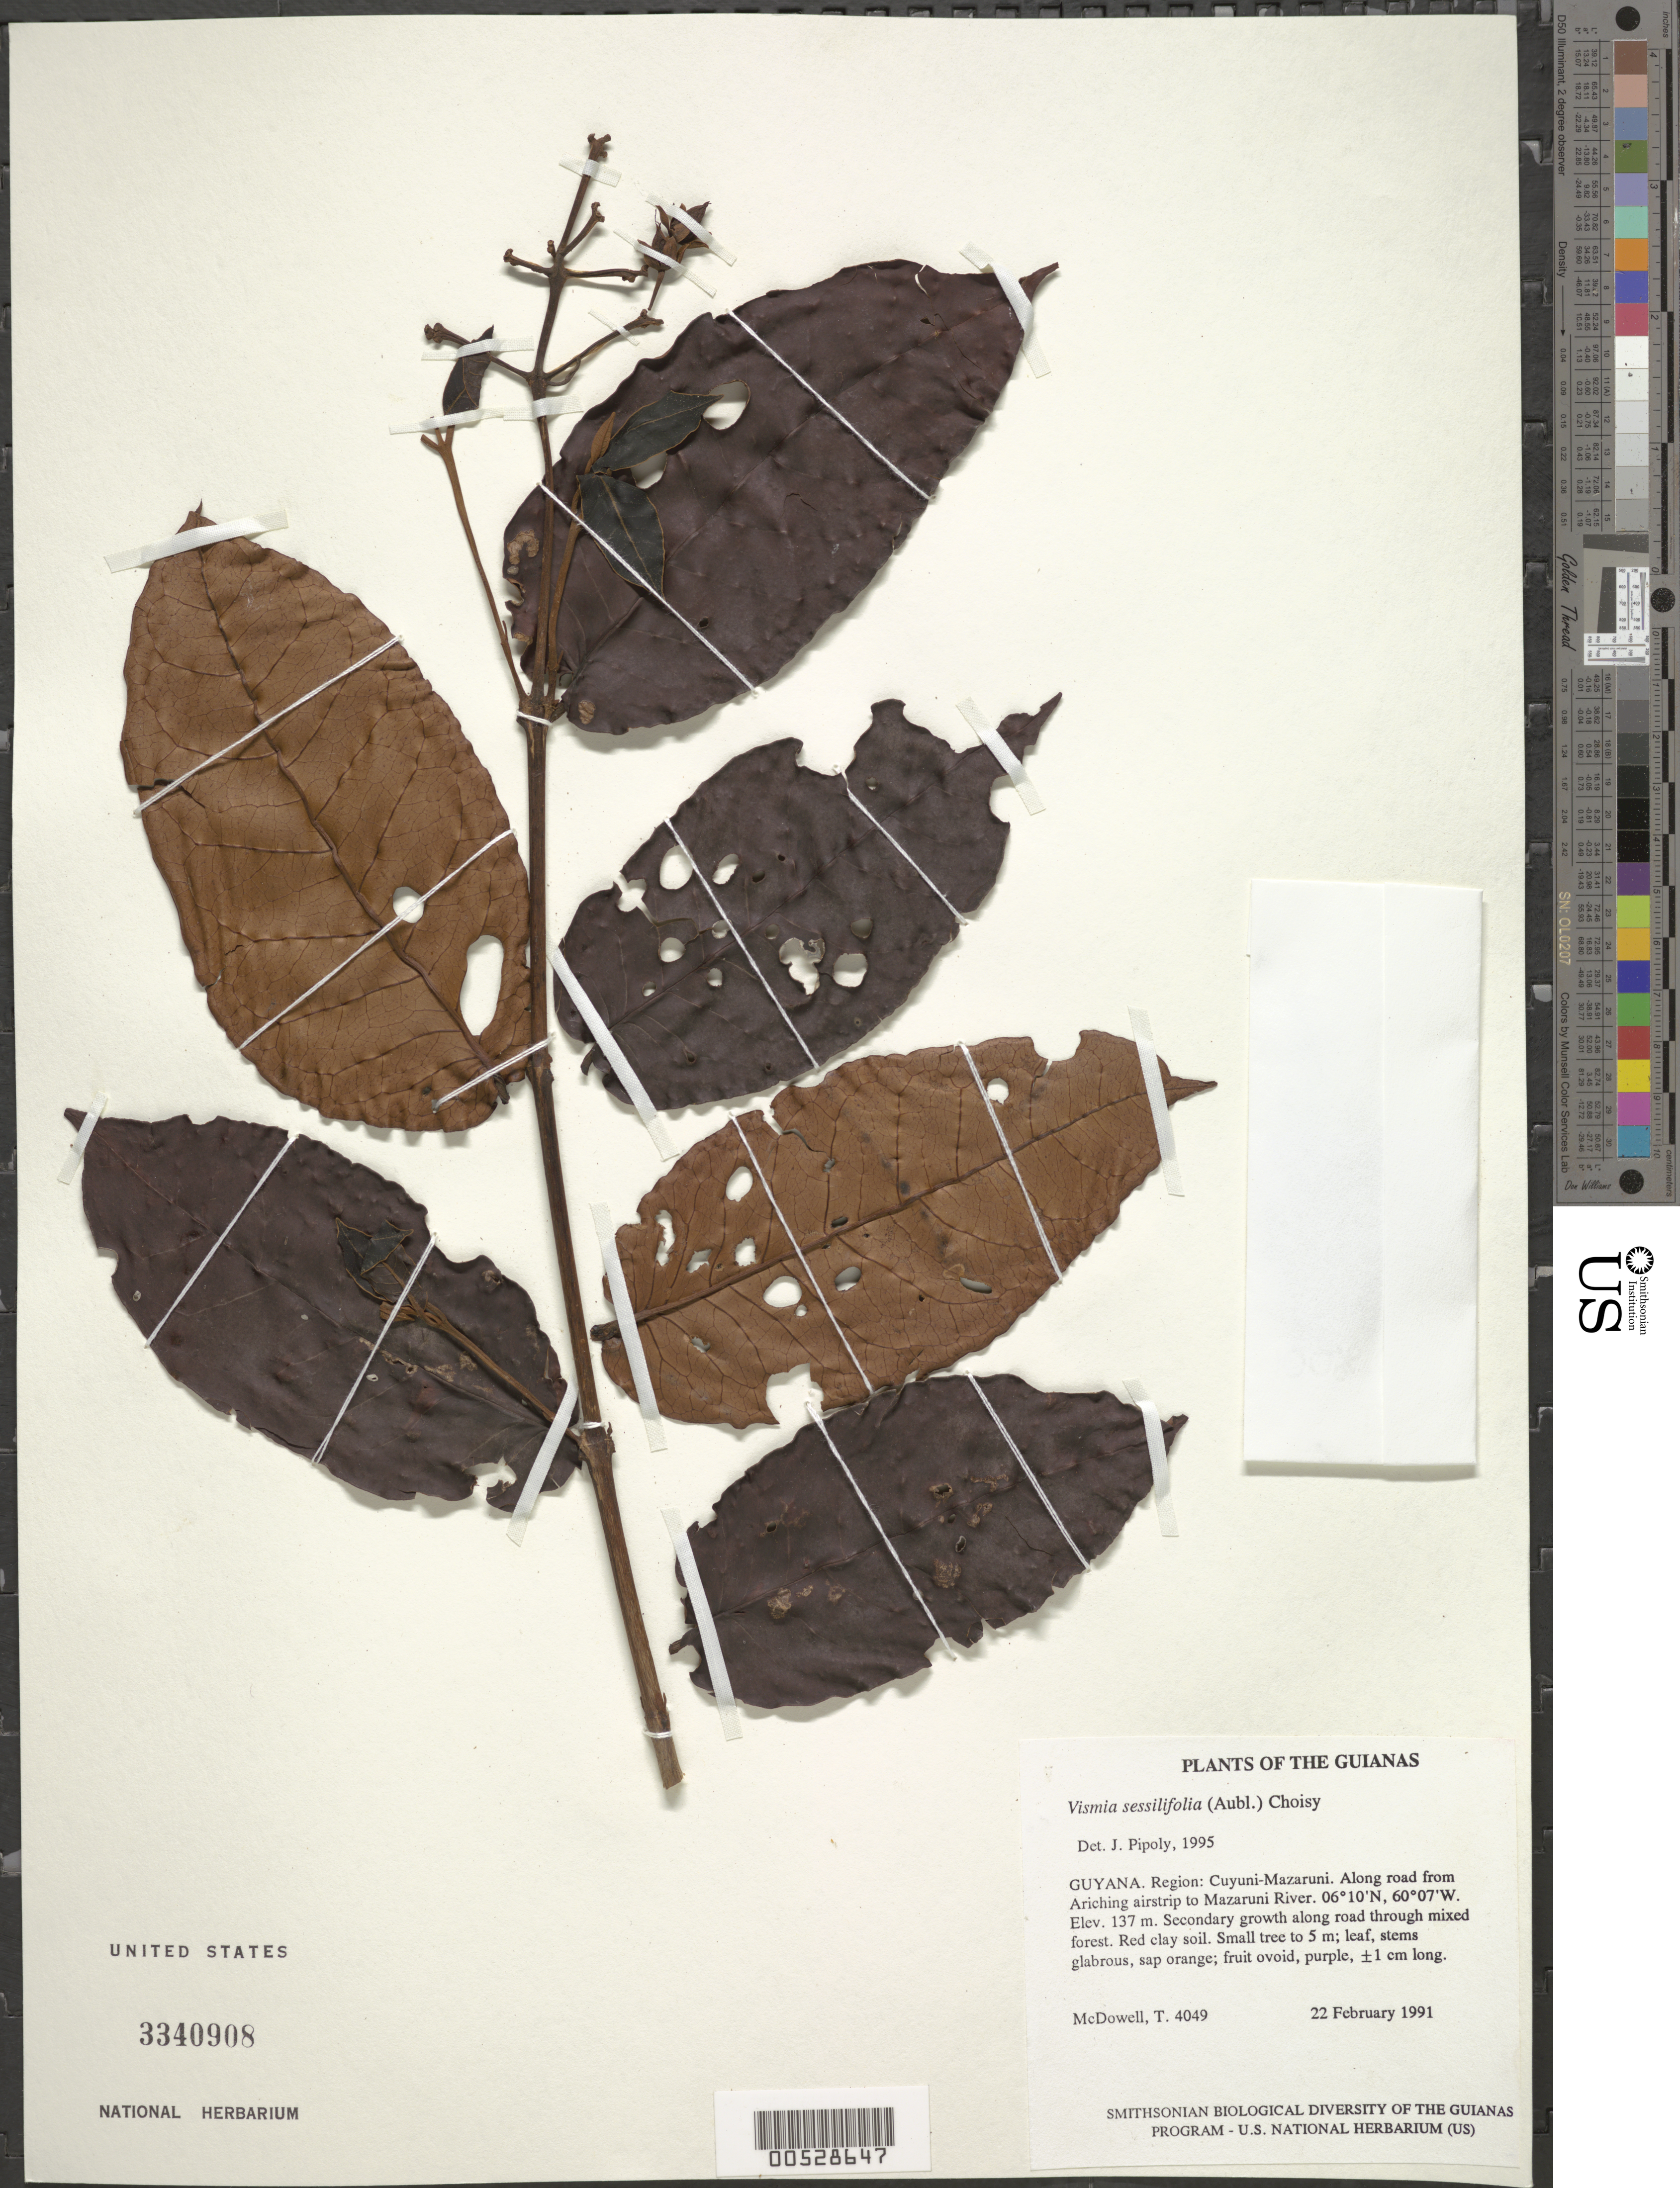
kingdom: Plantae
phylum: Tracheophyta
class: Magnoliopsida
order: Malpighiales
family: Hypericaceae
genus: Vismia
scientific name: Vismia sessilifolia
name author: (Aubl.) Choisy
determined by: Pipoly, J. J., III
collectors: T. McDowell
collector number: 4049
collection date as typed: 22 February 1991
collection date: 1991-02-22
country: Guyana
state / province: Cuyuni-Mazaruni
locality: Along road from Ariching airstrip to Mazaruni River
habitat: Secondary growth along road through mixed forest. Red clay soil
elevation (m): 137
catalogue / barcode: US 3340908